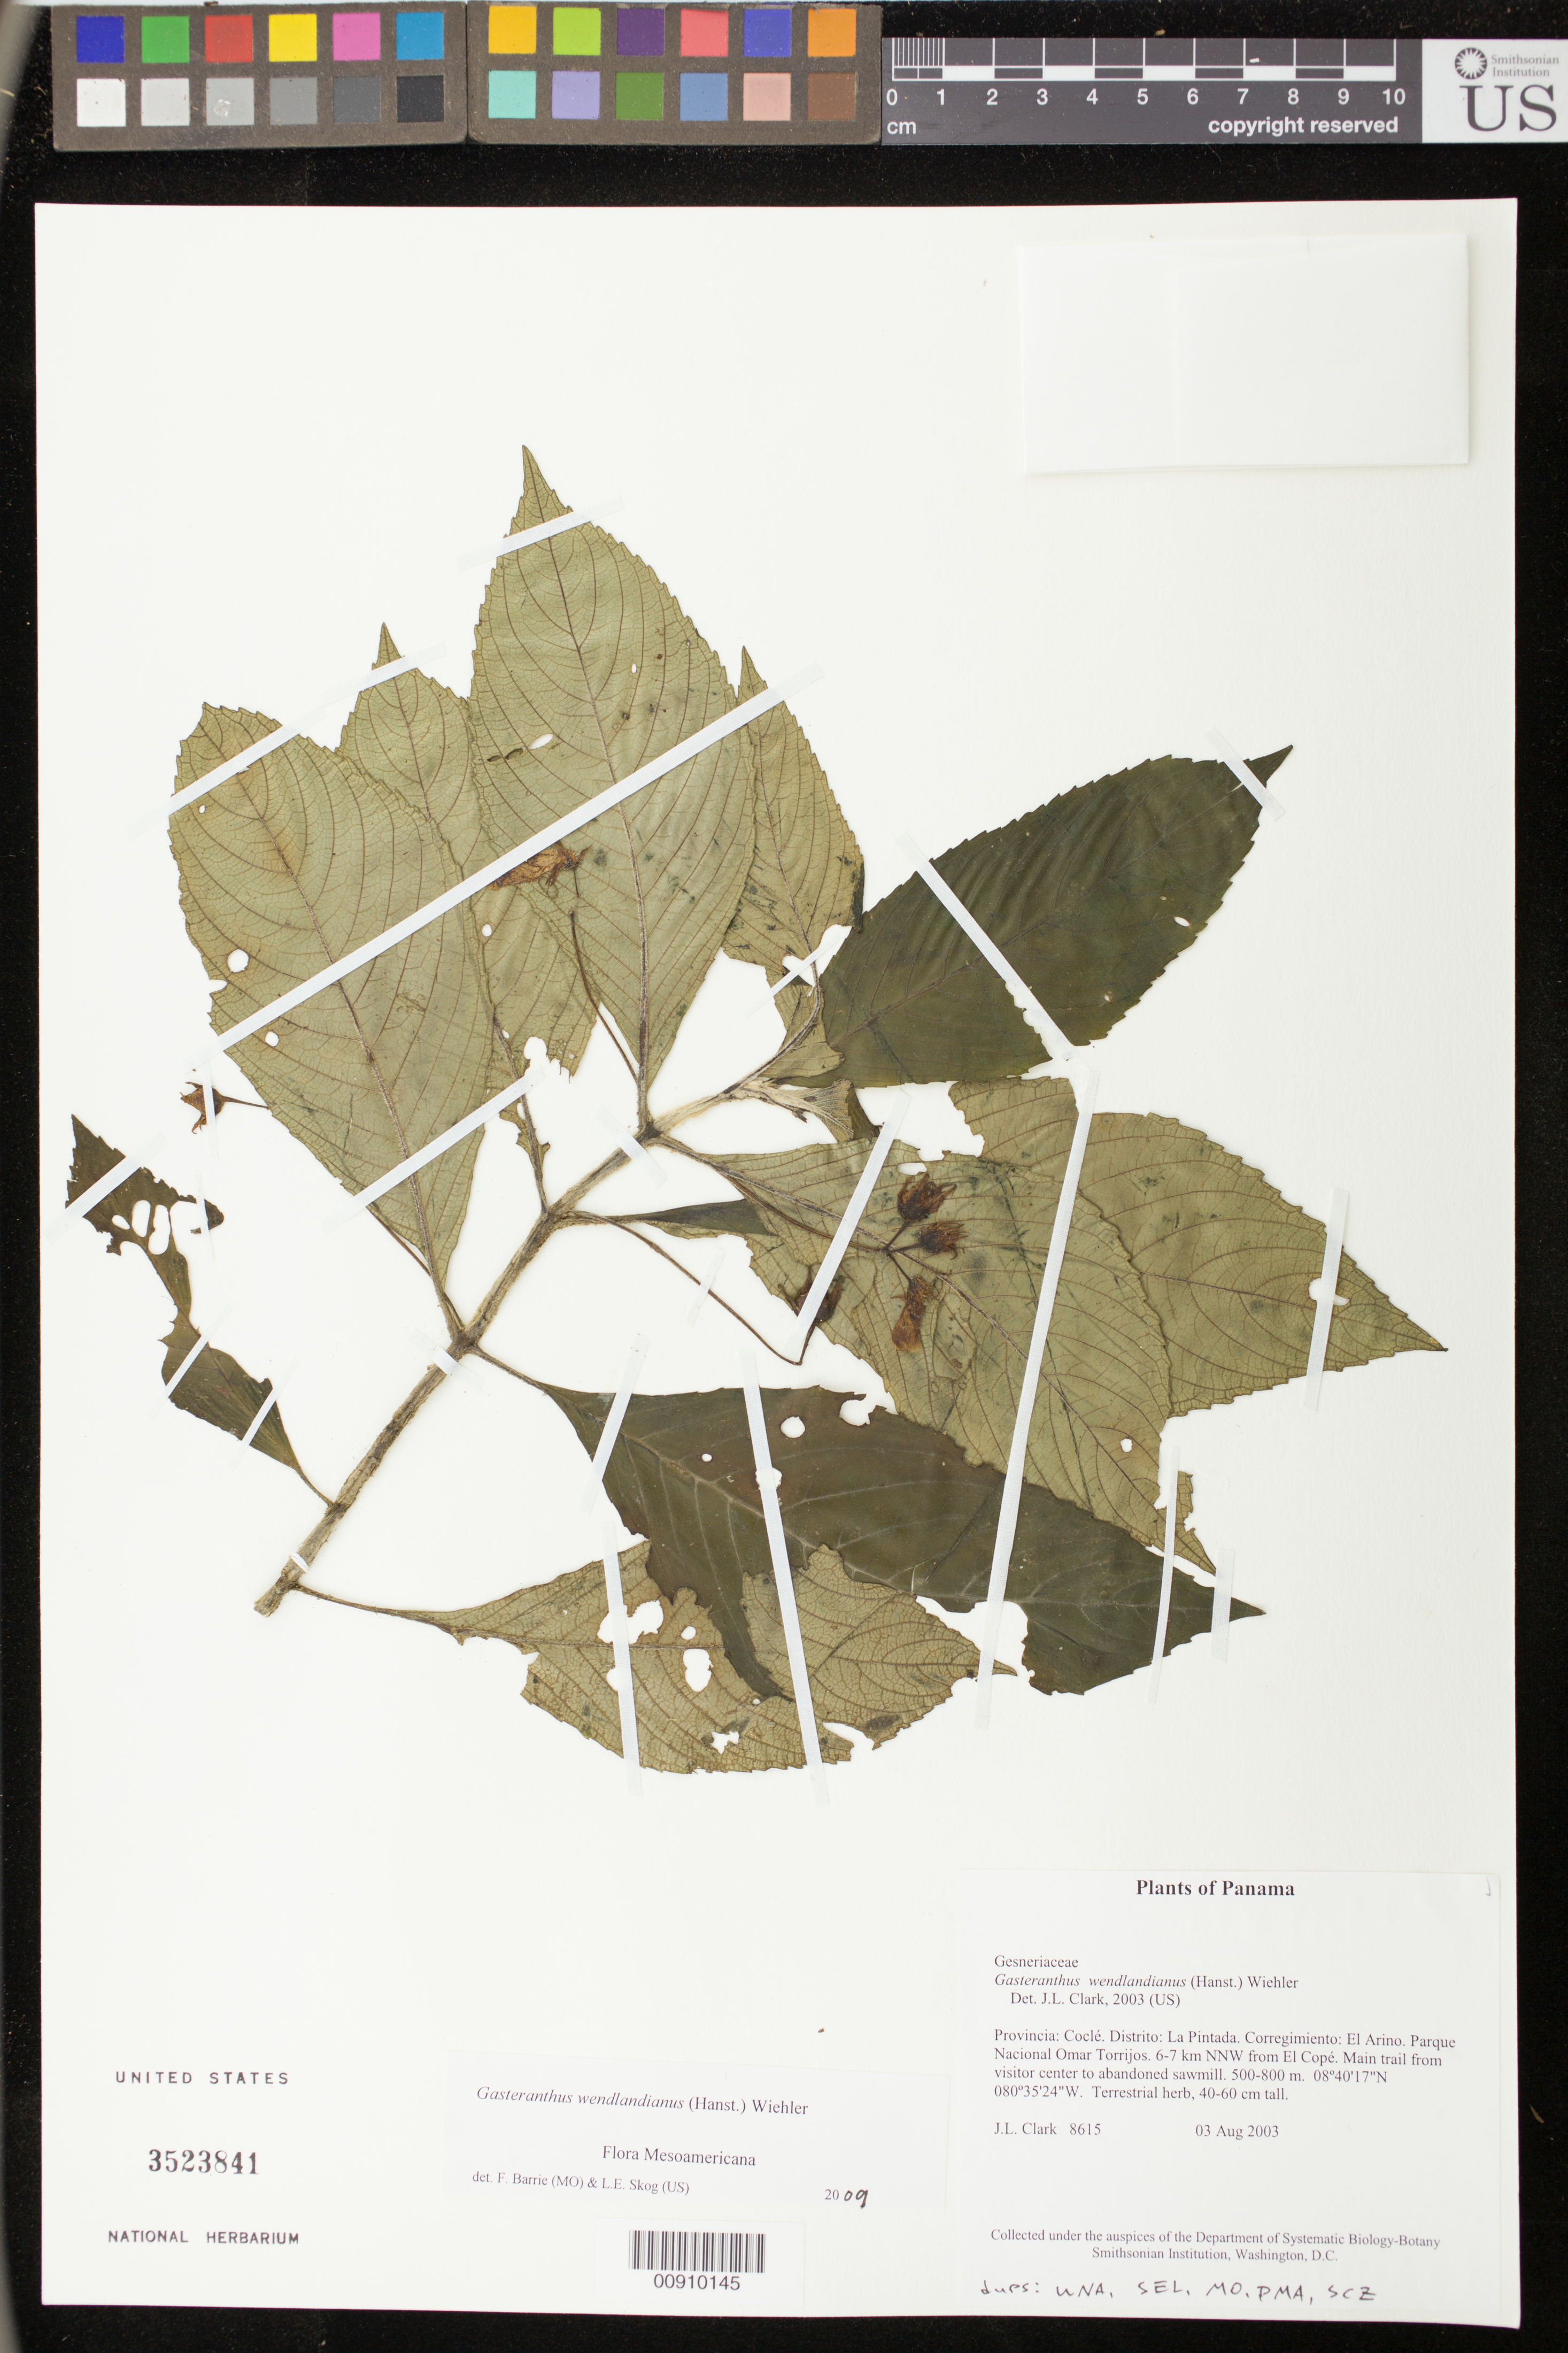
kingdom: Plantae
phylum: Tracheophyta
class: Magnoliopsida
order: Lamiales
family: Gesneriaceae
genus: Gasteranthus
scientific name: Gasteranthus wendlandianus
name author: (Hanst.) Wiehler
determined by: Clark, J. L., (SEL), The Marie Selby Botanical Garden (UNITED STATES)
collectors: J. L. Clark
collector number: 8615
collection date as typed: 03 Aug 2003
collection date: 2003-08-03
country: Panama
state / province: Coclé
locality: La Pintada. Corregimiento: El Arino. Parque Nacional Omar Torrijos. 6-7 km NNW from El Copé. Main trail from visitor center to abandoned sawmill.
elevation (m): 500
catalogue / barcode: US 3523841